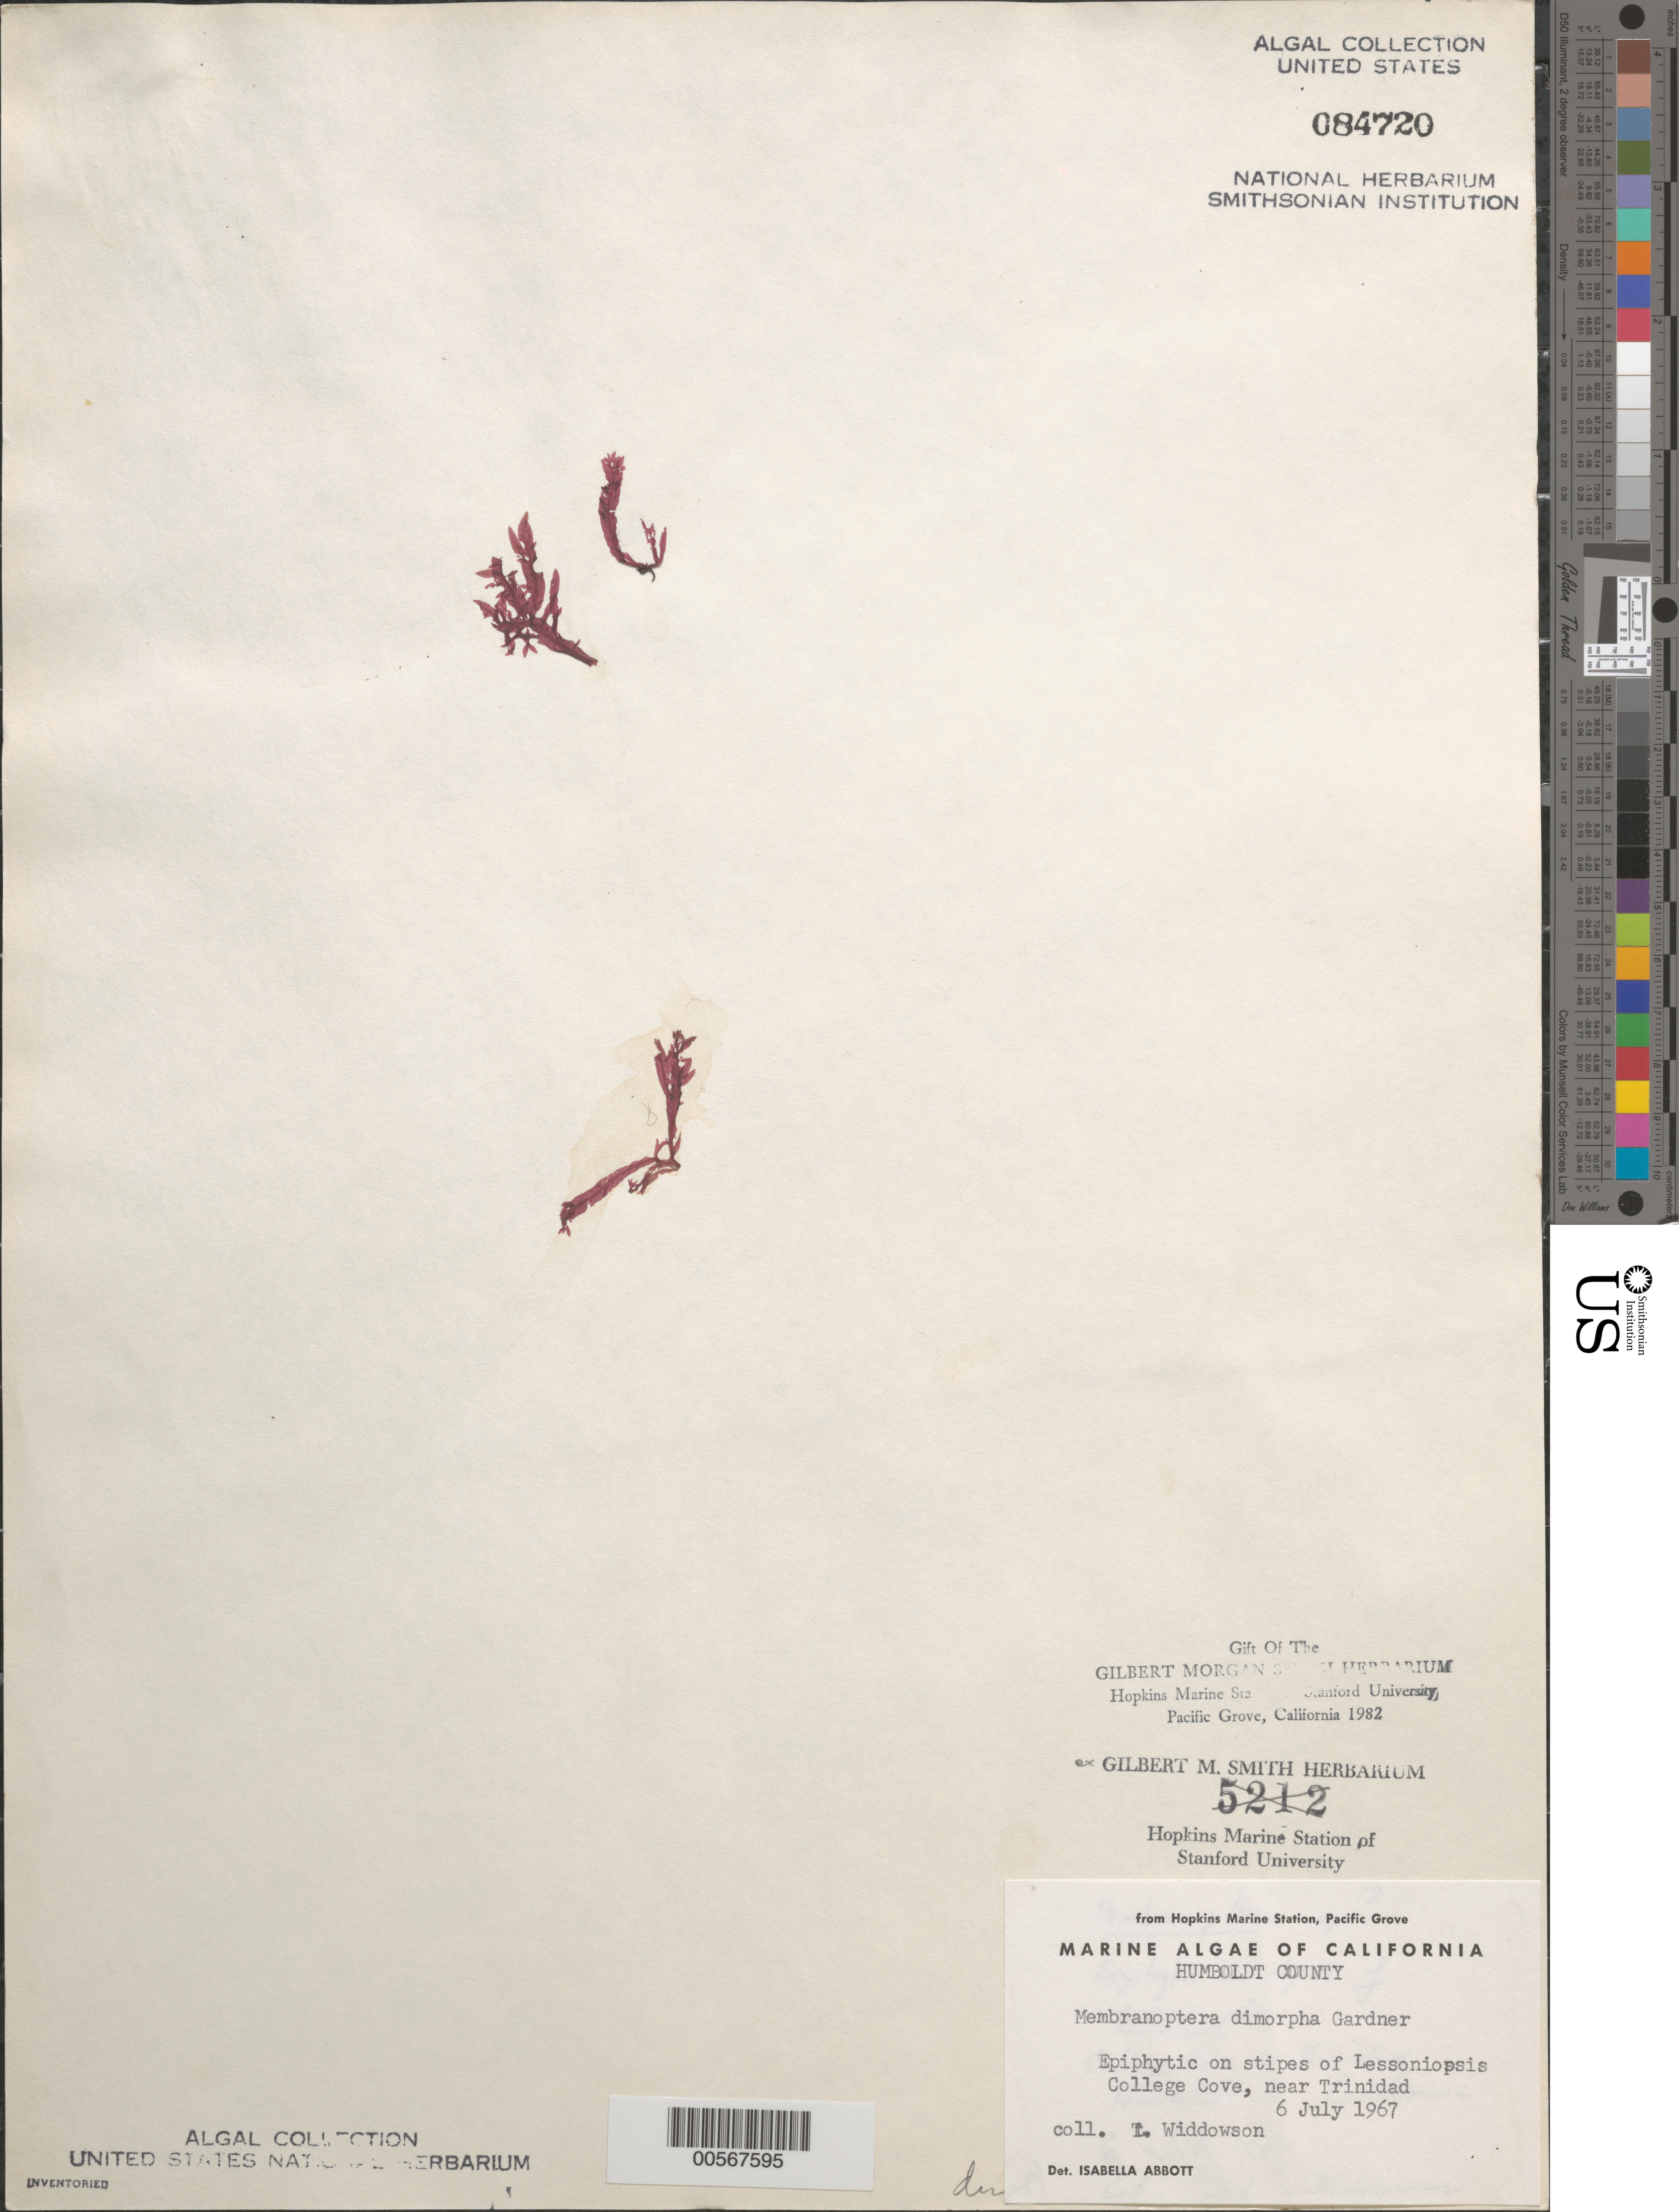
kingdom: Plantae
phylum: Rhodophyta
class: Florideophyceae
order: Ceramiales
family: Delesseriaceae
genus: Membranoptera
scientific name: Membranoptera platyphylla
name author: (Setch. & N.L. Gardner) Kylin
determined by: Algae name updating Project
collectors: T. Widdowson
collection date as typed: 06 Jul 1967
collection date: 1967-07-06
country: United States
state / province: California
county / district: Humboldt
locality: College Cove, near Trinidad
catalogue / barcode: US 84720